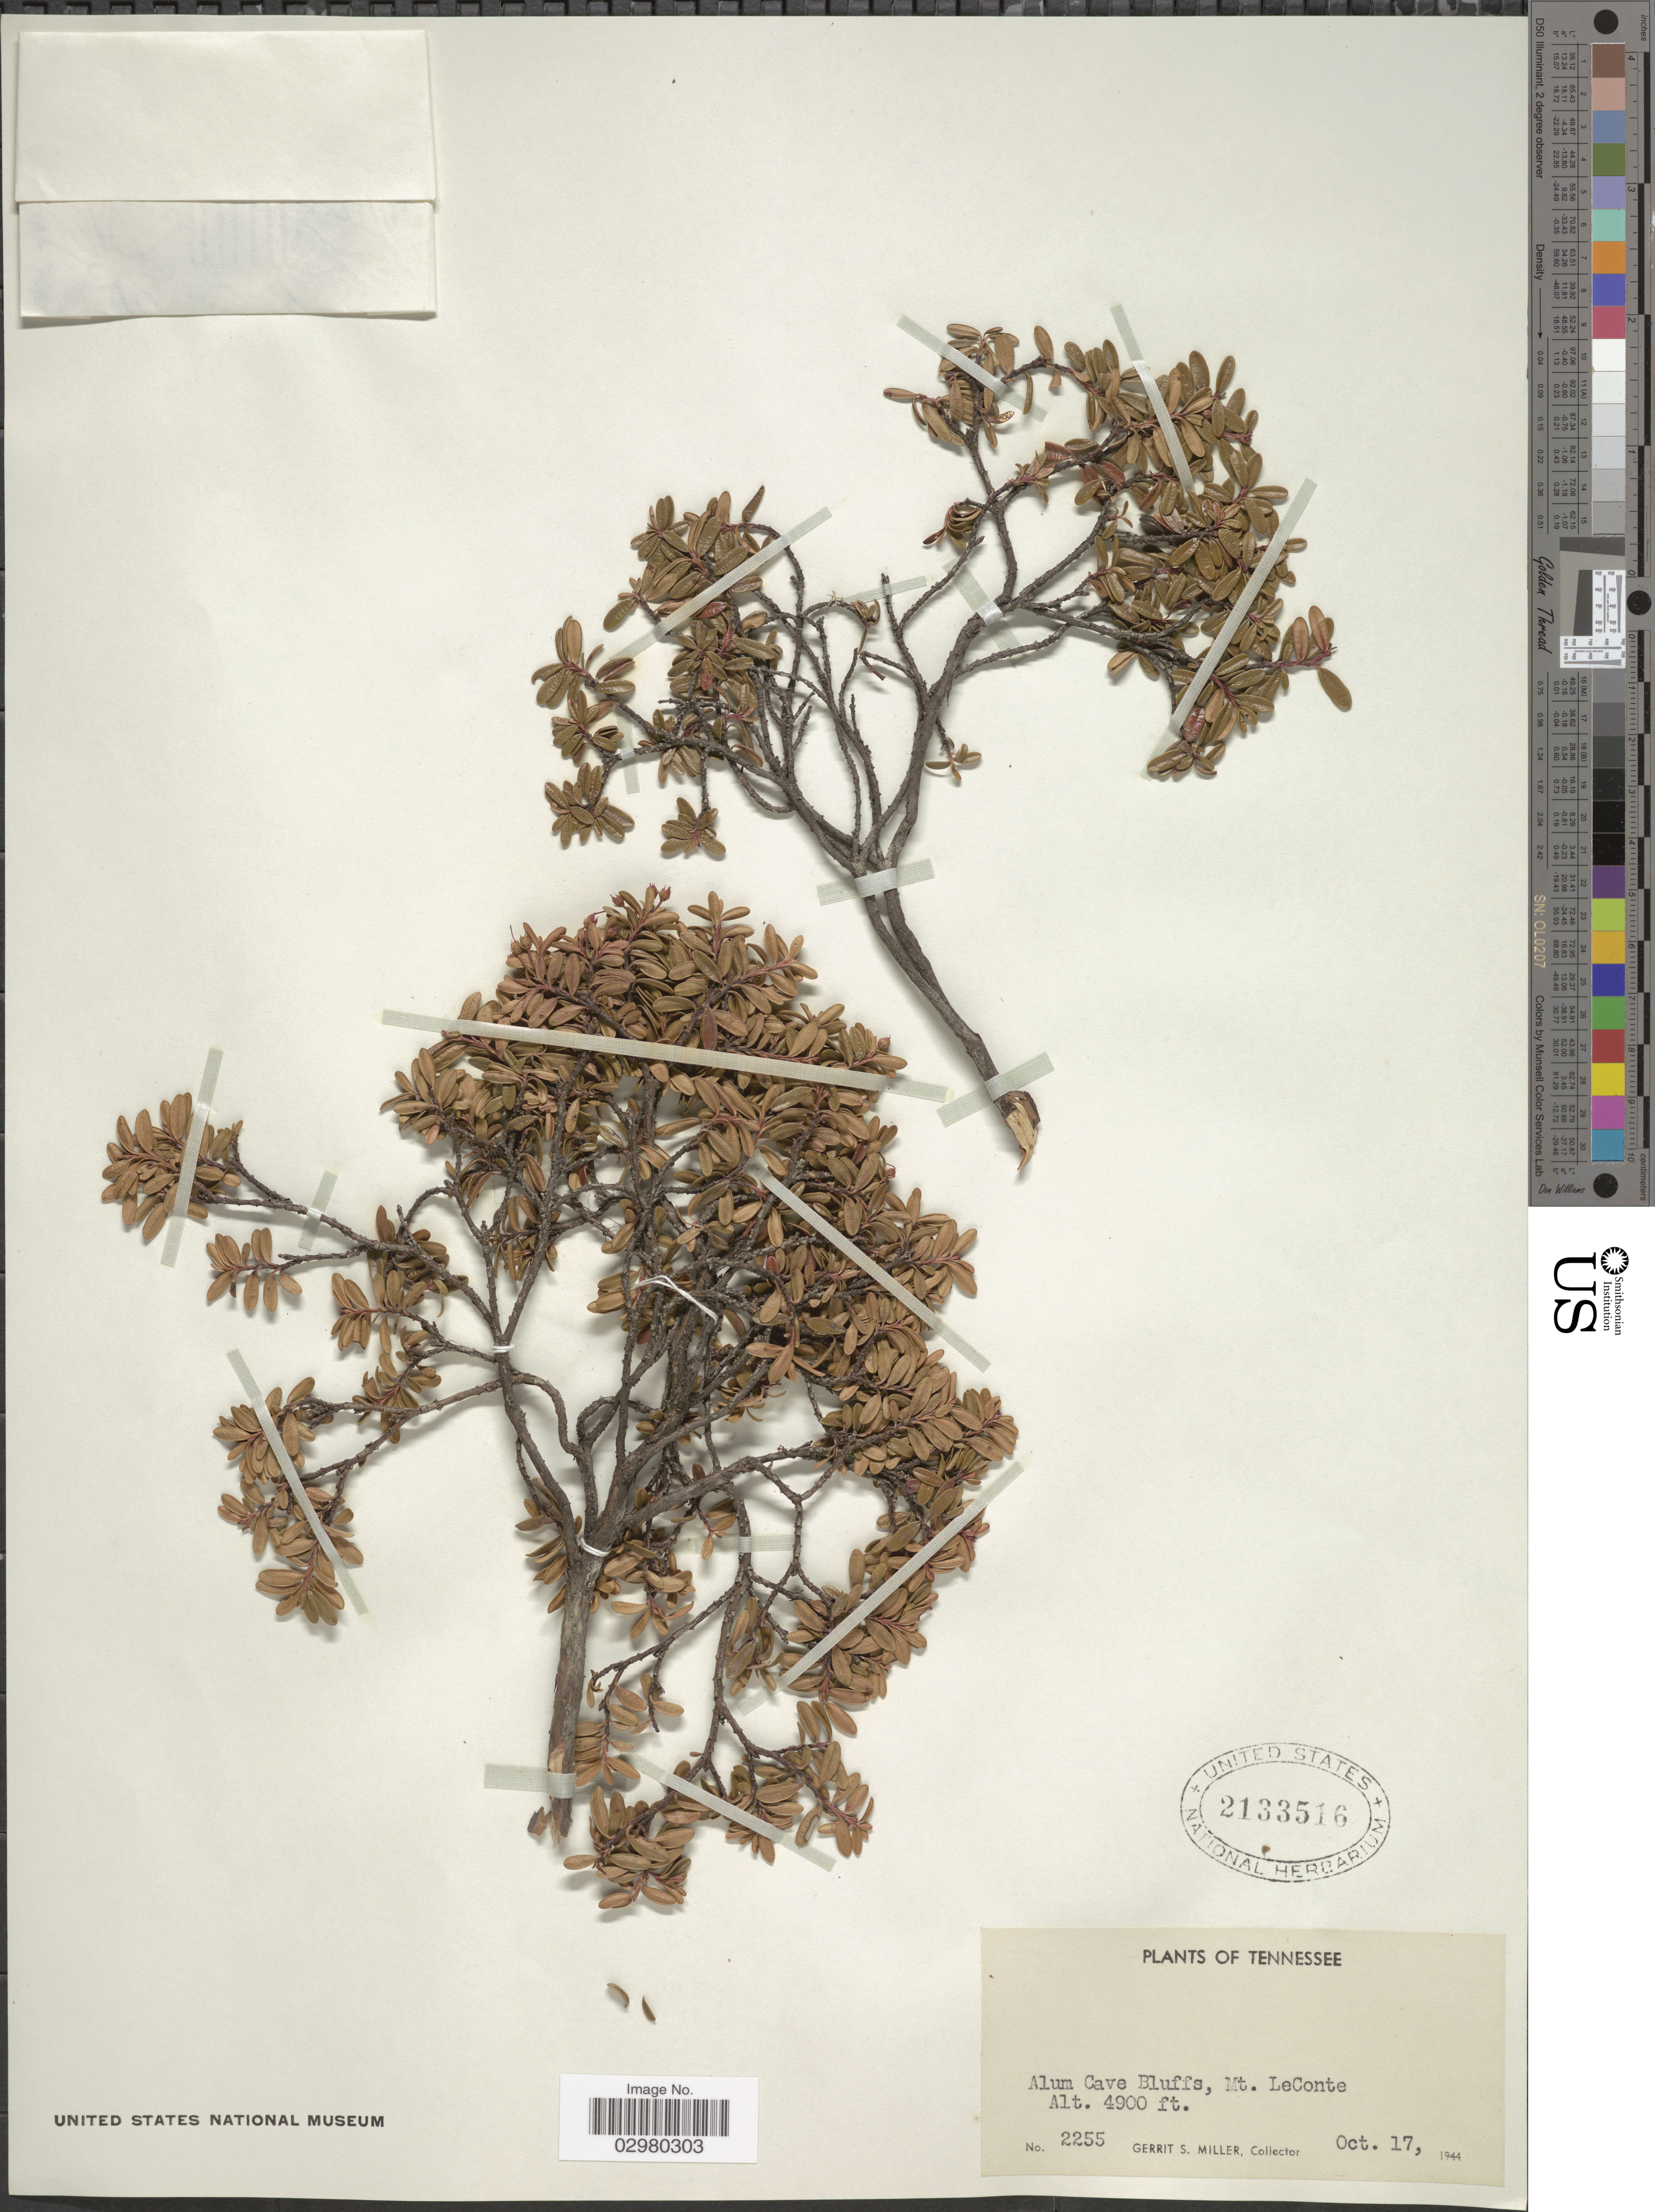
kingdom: Plantae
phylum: Tracheophyta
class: Magnoliopsida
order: Ericales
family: Ericaceae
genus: Leiophyllum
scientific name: Leiophyllum buxifolium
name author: (Bergius) Elliott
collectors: G. S. Miller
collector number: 2255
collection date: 1944-10-17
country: United States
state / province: Tennessee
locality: Alum Cave Bluffs, Mt. LeConte.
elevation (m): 1494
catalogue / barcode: US 2133516